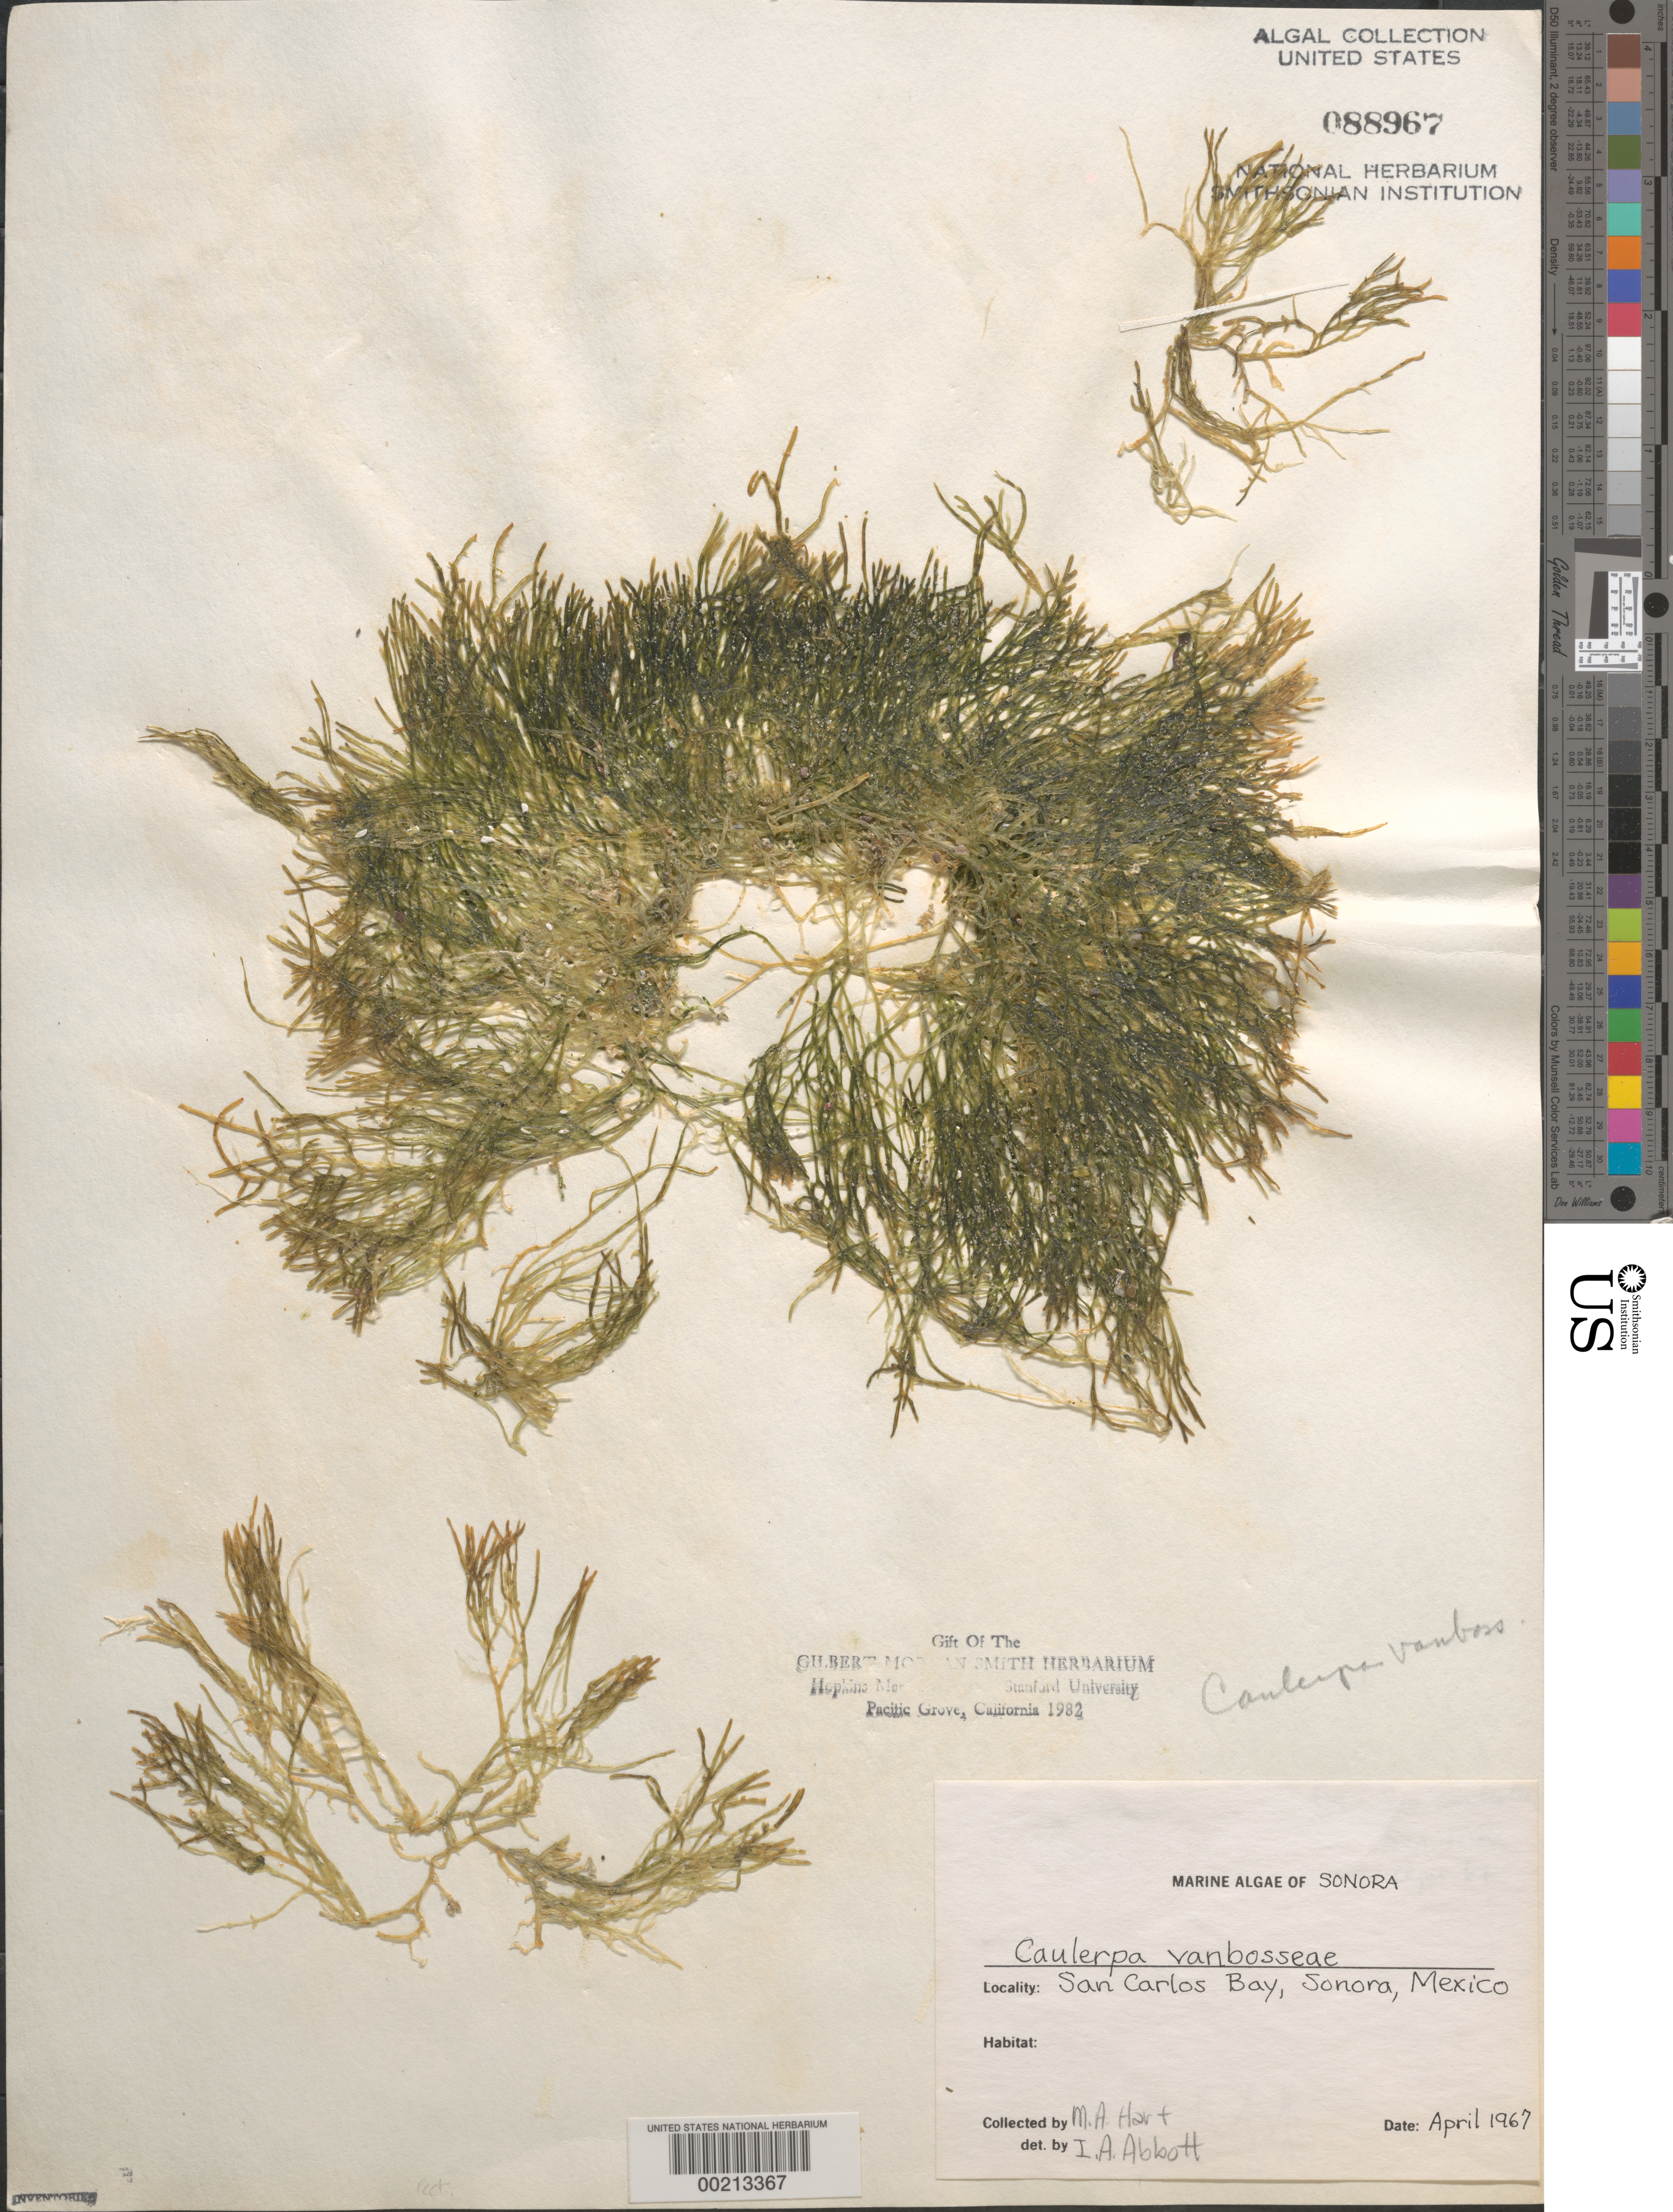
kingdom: Plantae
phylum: Chlorophyta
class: Ulvophyceae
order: Cladophorales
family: Cladophoraceae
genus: Cladophora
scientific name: Cladophora glomerata var. crassior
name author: (C. Agardh) C. Hoek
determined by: Algae name updating Project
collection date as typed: Apr 1967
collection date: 1967-04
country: Mexico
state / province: Sonora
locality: Bahia San Carlos (San Carlos Bay)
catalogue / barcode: US 88967